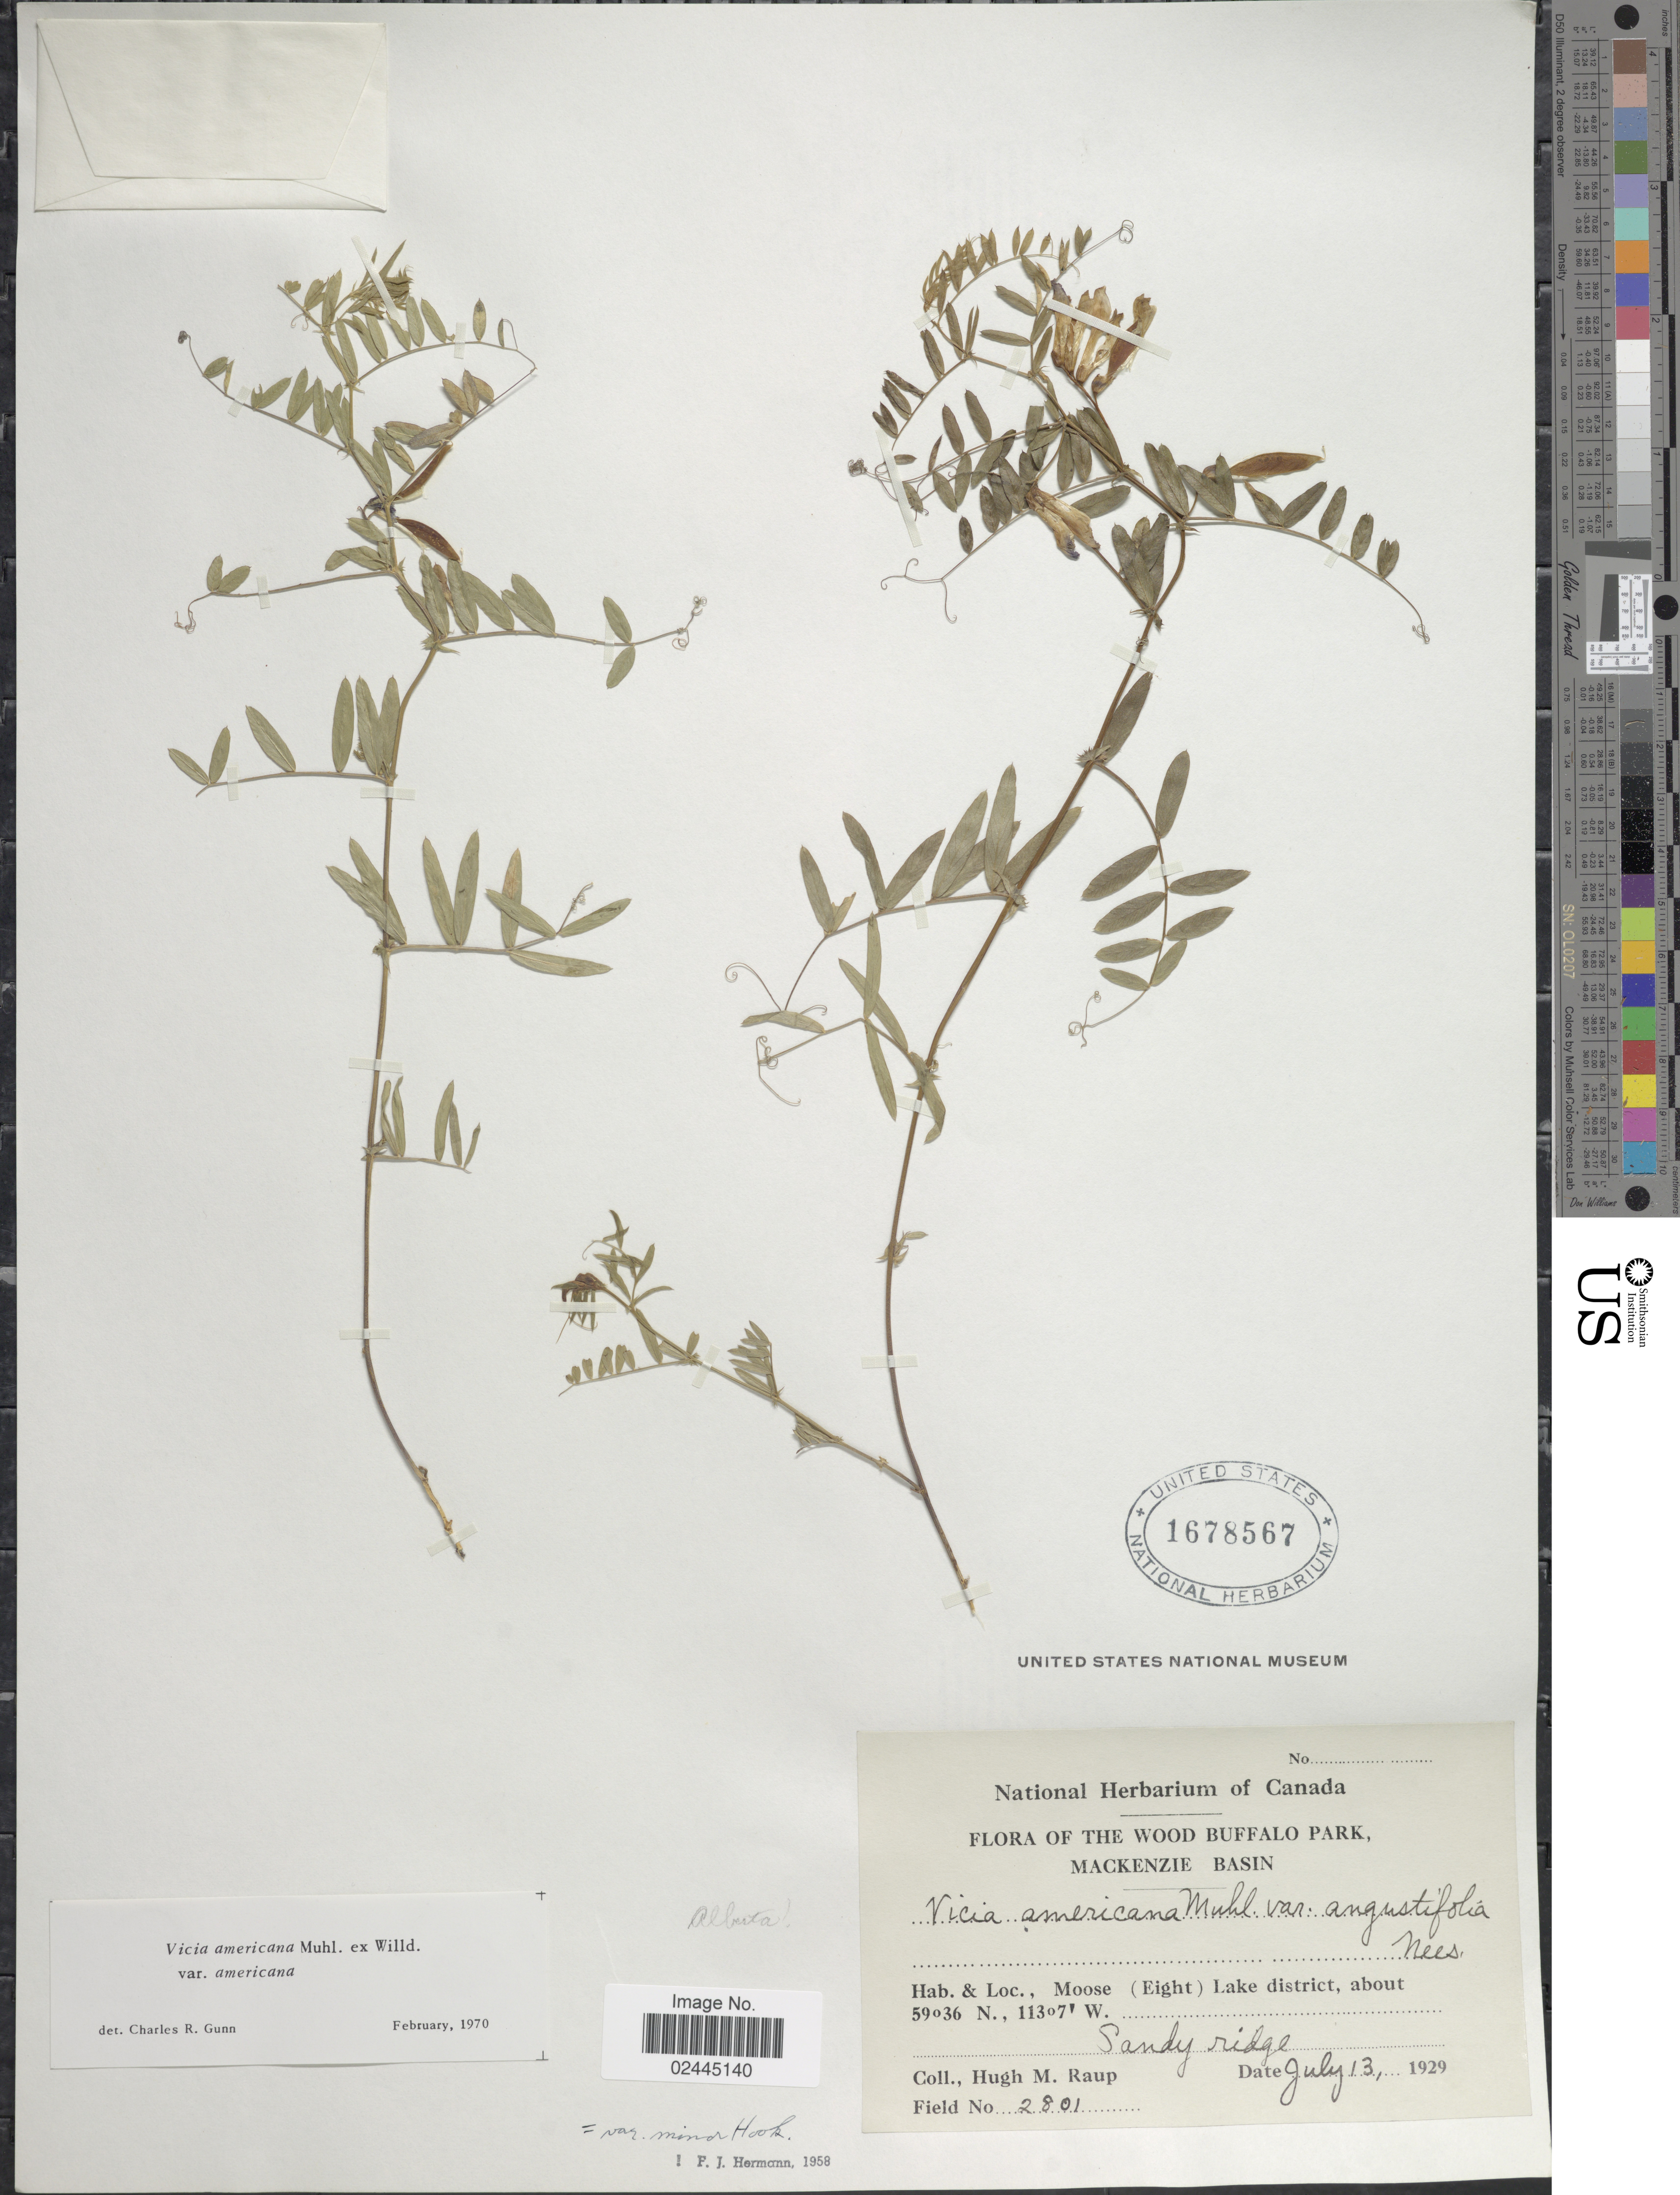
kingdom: Plantae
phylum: Tracheophyta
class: Magnoliopsida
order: Fabales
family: Fabaceae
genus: Vicia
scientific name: Vicia americana var. americana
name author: Muhl. ex Willd.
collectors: H. Raup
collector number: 2801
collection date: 1929-07-13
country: Canada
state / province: Alberta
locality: Wood Buffalo Park, Mackenzie Basin. Moose (Eight) Lake District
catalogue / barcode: US 1678567